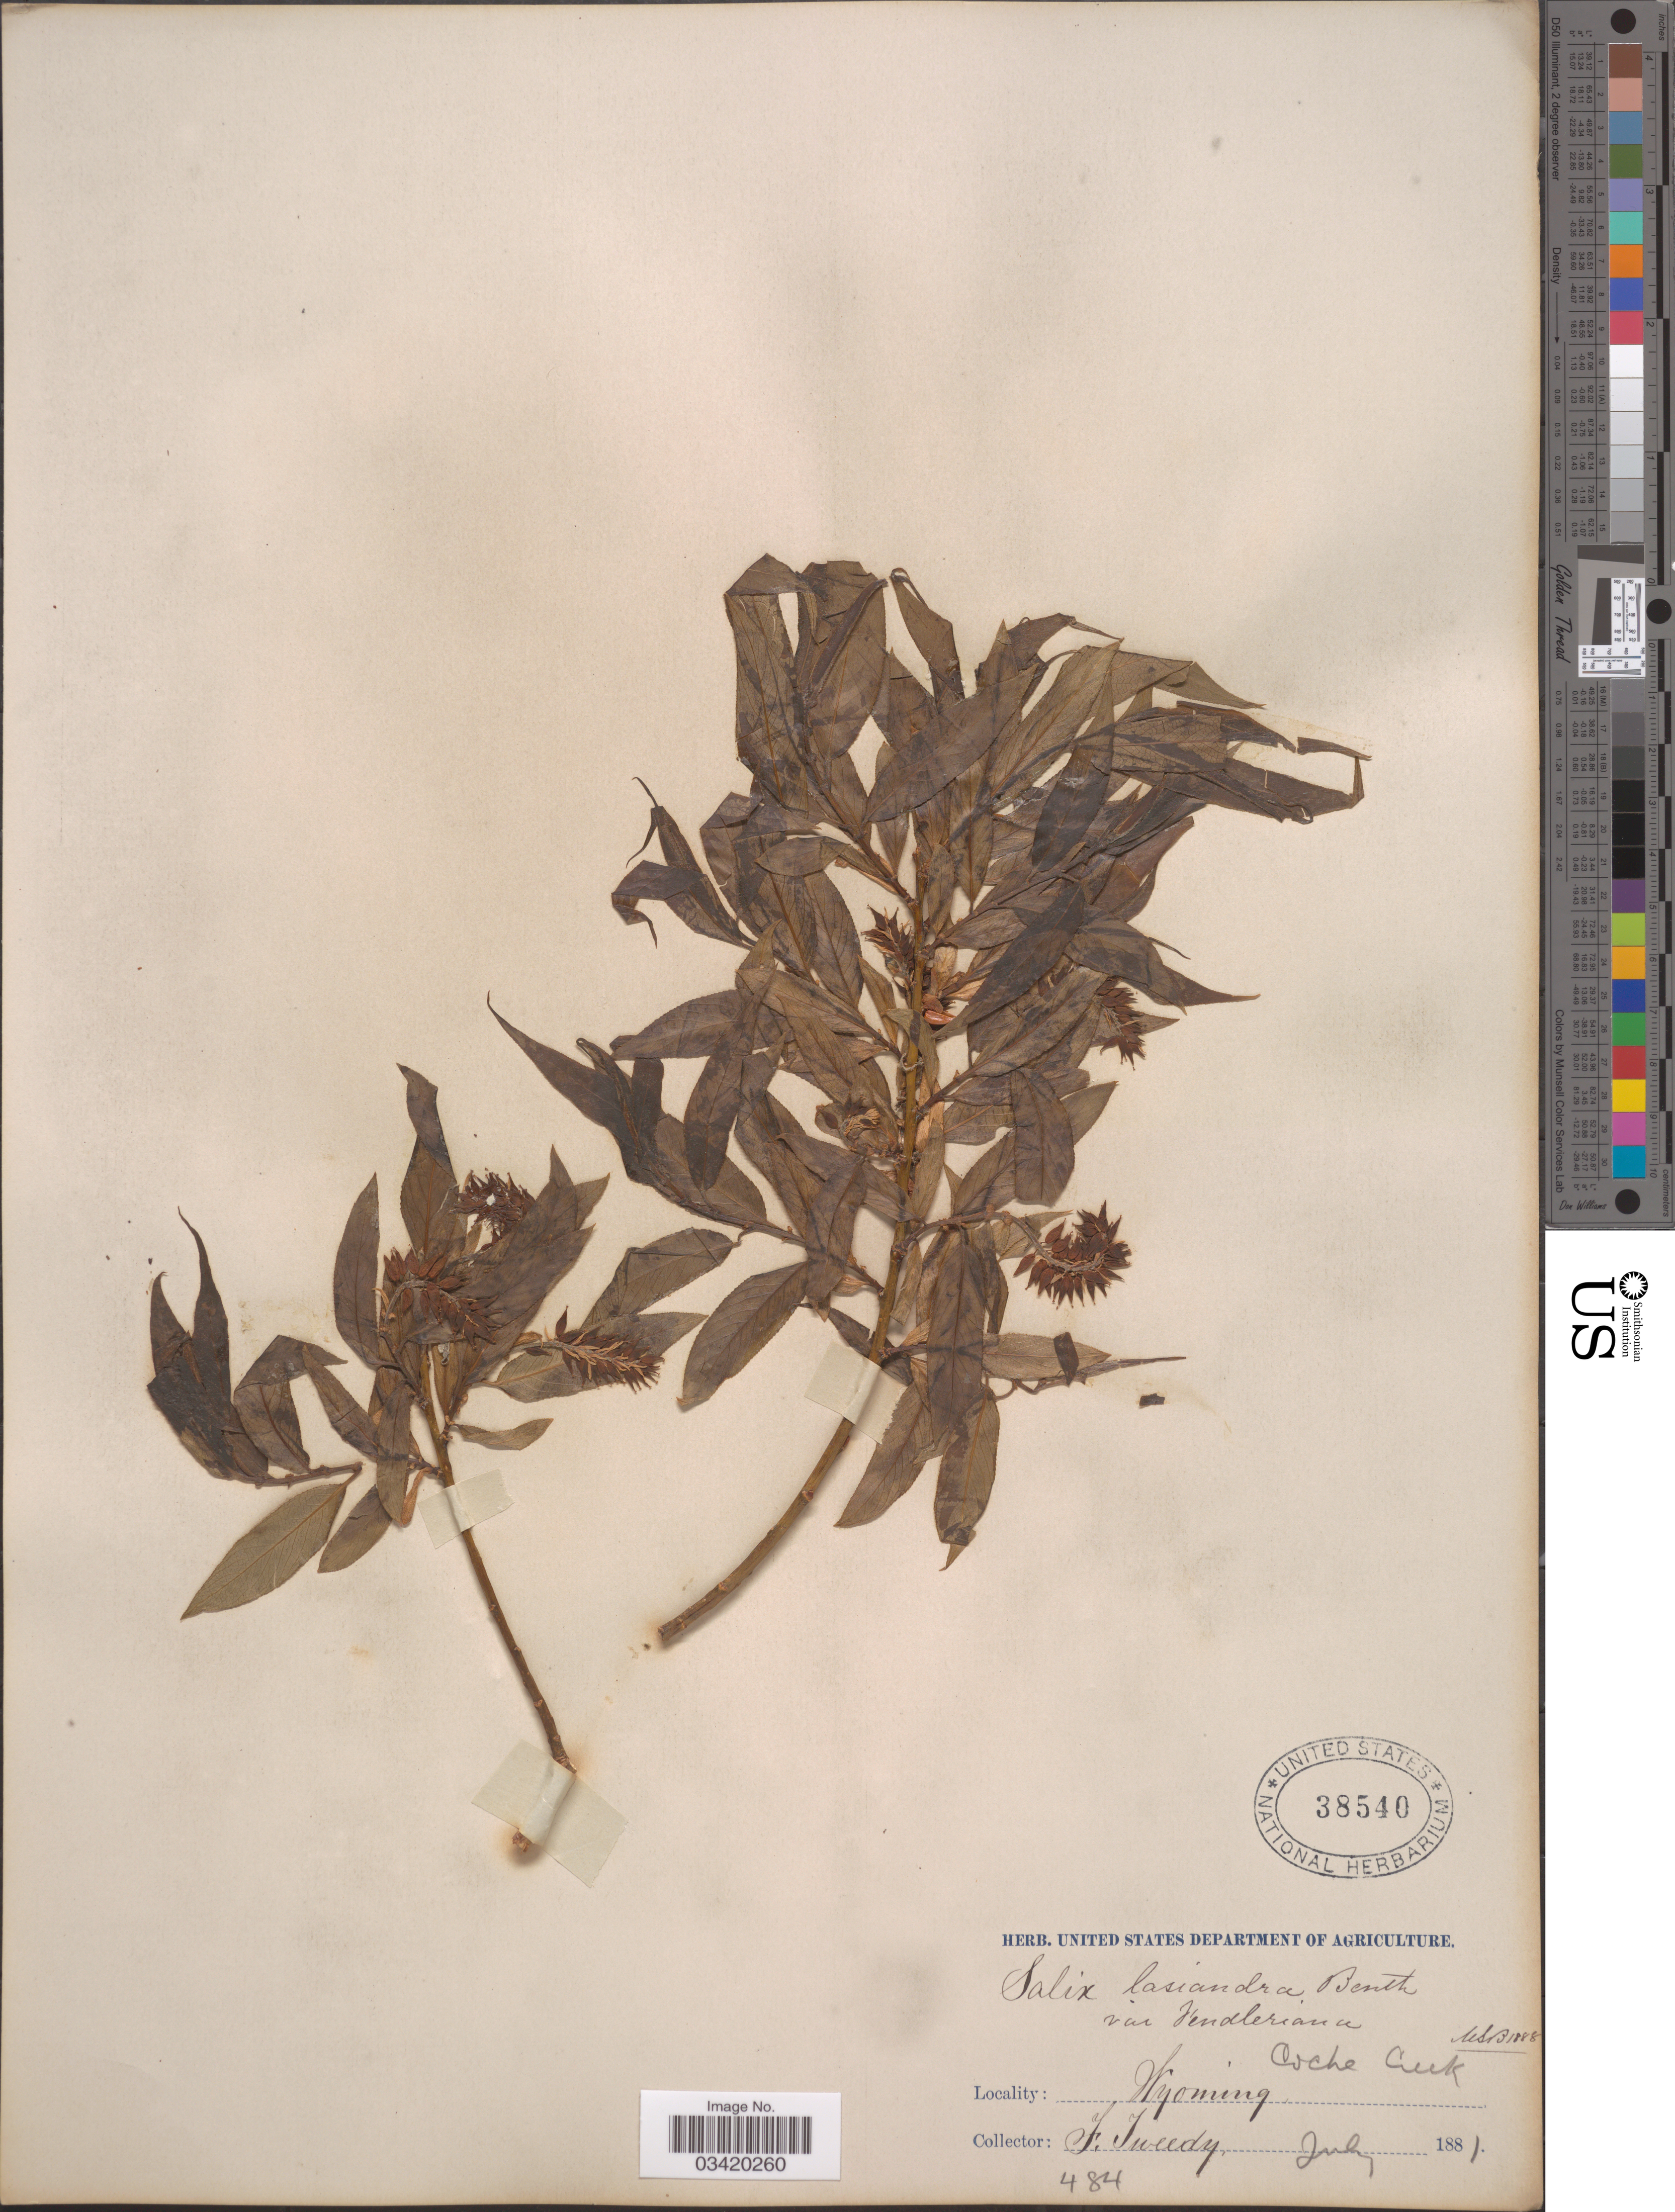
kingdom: Plantae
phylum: Tracheophyta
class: Magnoliopsida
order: Malpighiales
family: Salicaceae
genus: Salix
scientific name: Salix fendleriana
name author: Andersson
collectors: F. Tweedy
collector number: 484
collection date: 1881-07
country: United States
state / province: Wyoming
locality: Cache Creek.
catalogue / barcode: US 38540